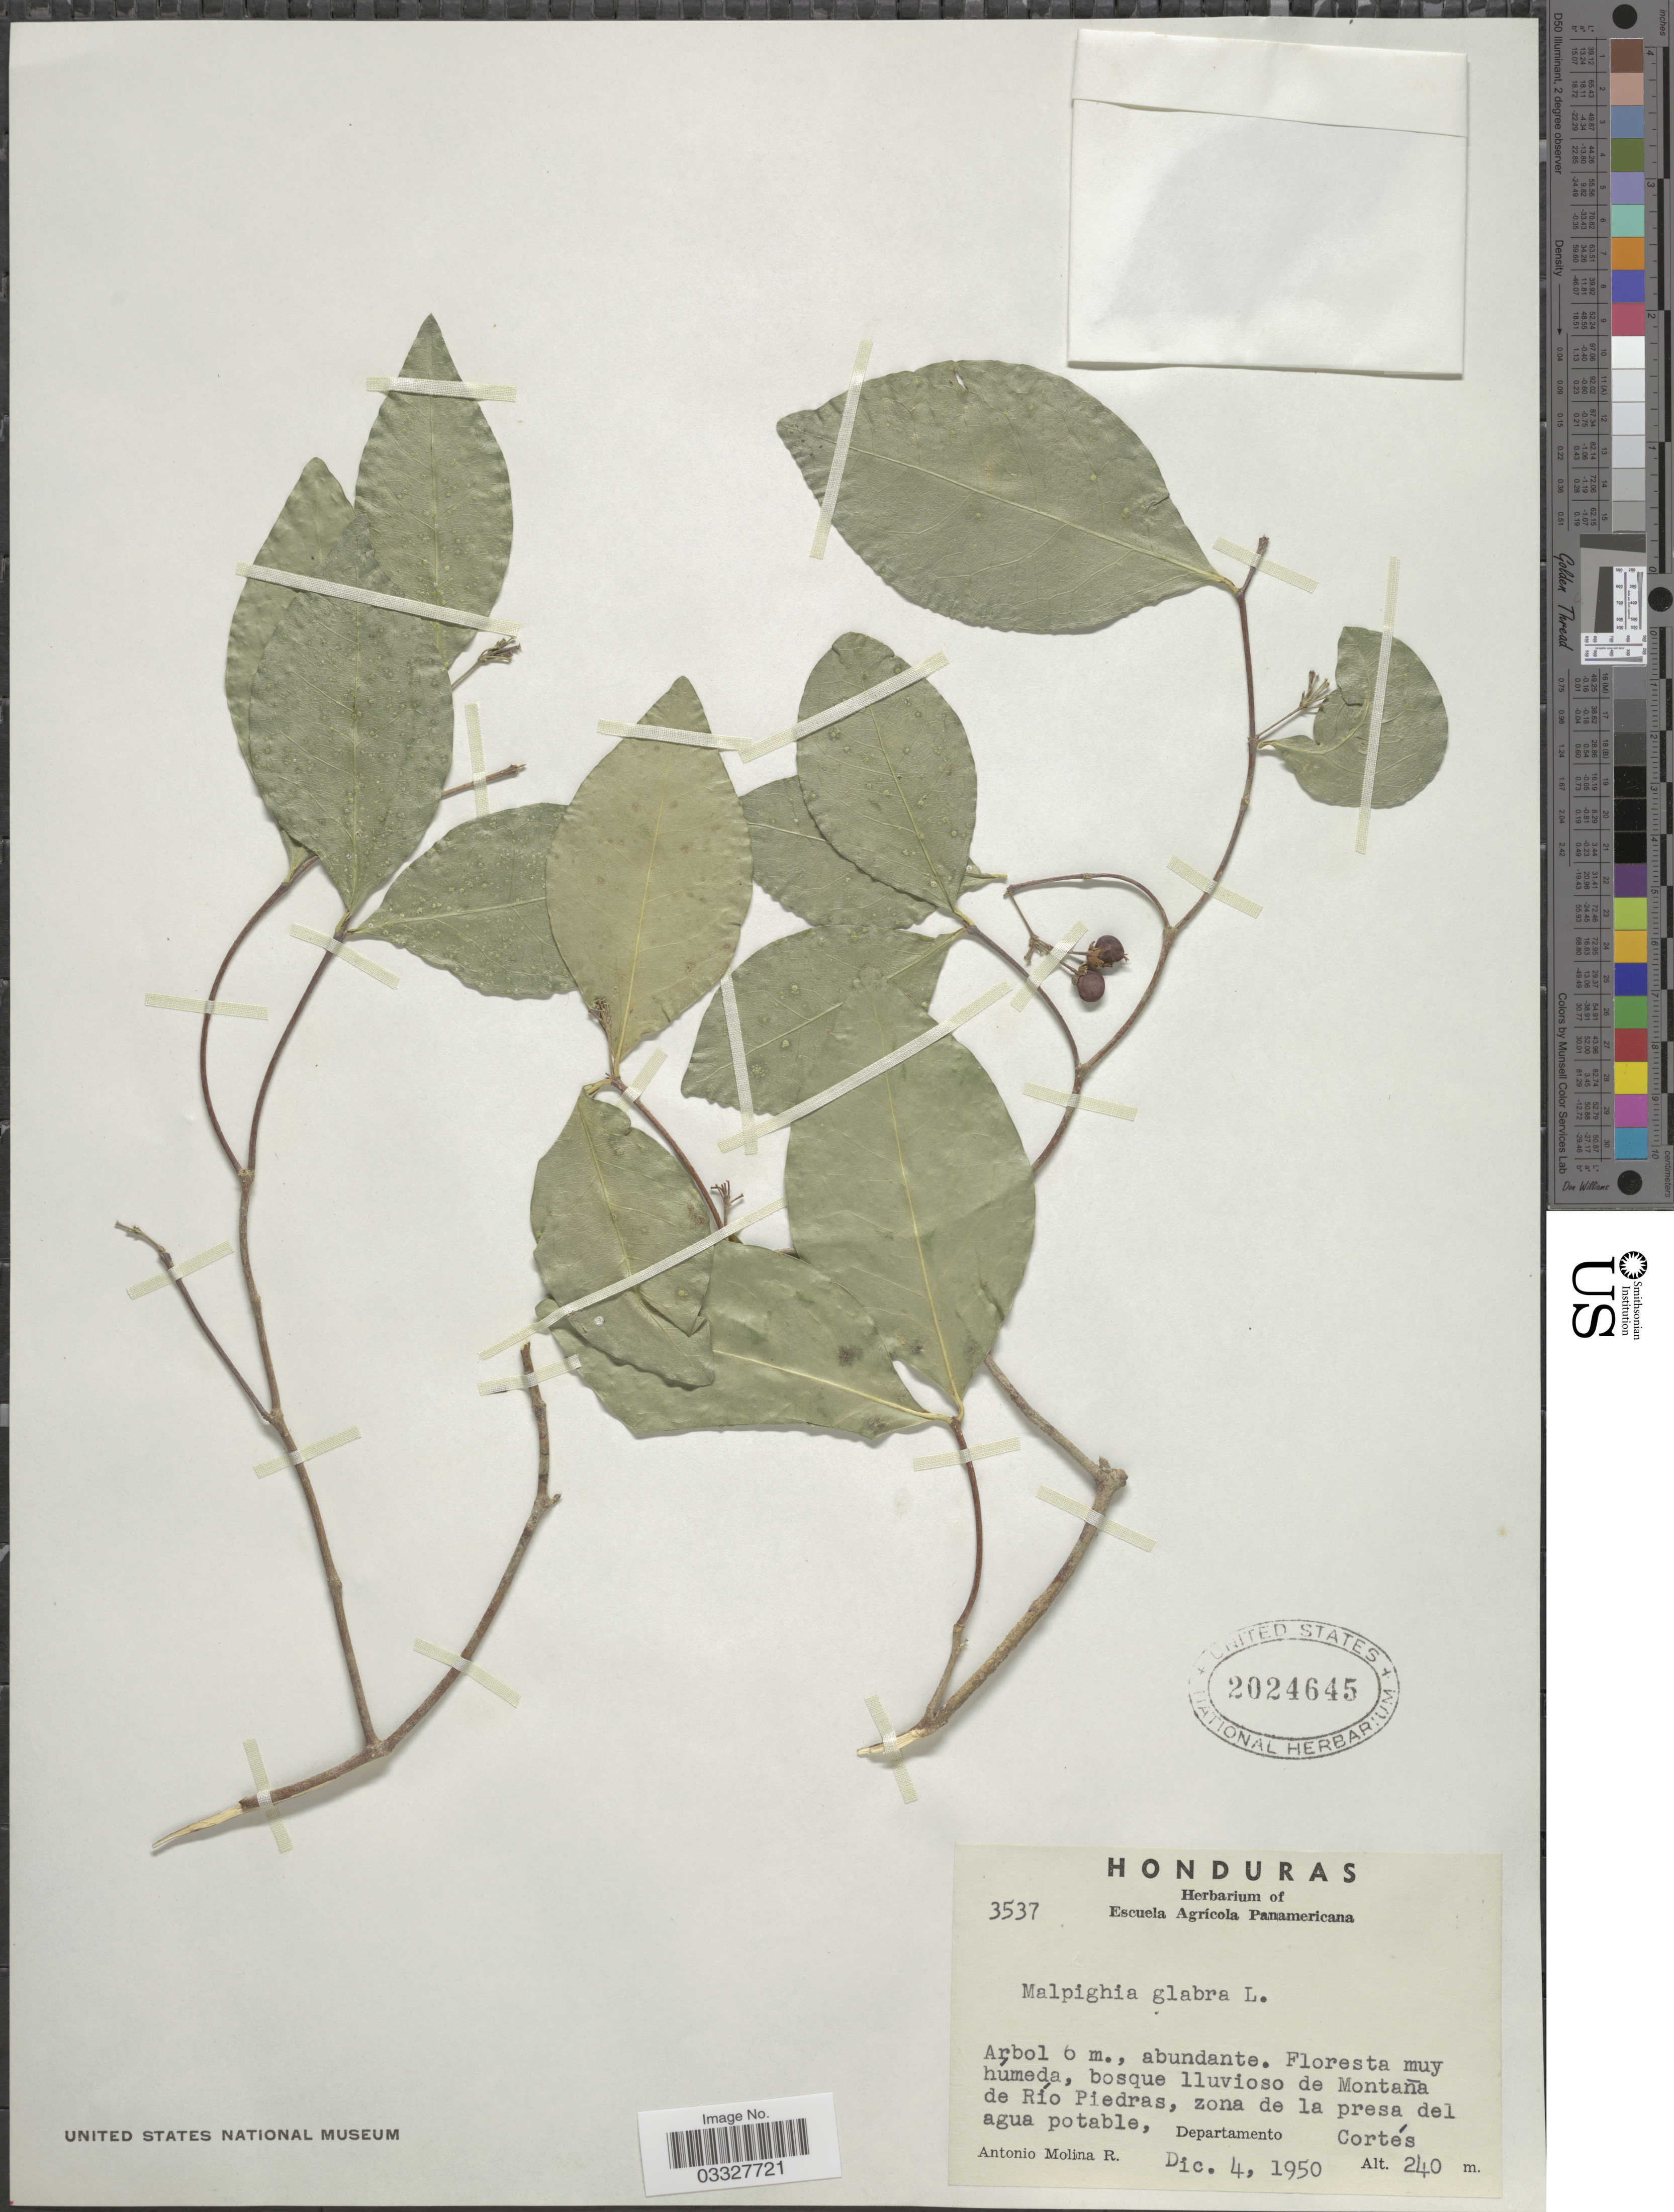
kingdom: Plantae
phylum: Tracheophyta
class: Magnoliopsida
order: Malpighiales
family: Malpighiaceae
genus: Malpighia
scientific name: Malpighia glabra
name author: L.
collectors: A. Molina R.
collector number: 3537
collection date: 1950-12-04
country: Honduras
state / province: Cortés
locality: Bosque lluvioso de Montaña de Río Piedras, zona de la presa del agua potable, Departamento Cortés.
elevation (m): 240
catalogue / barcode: US 2024645